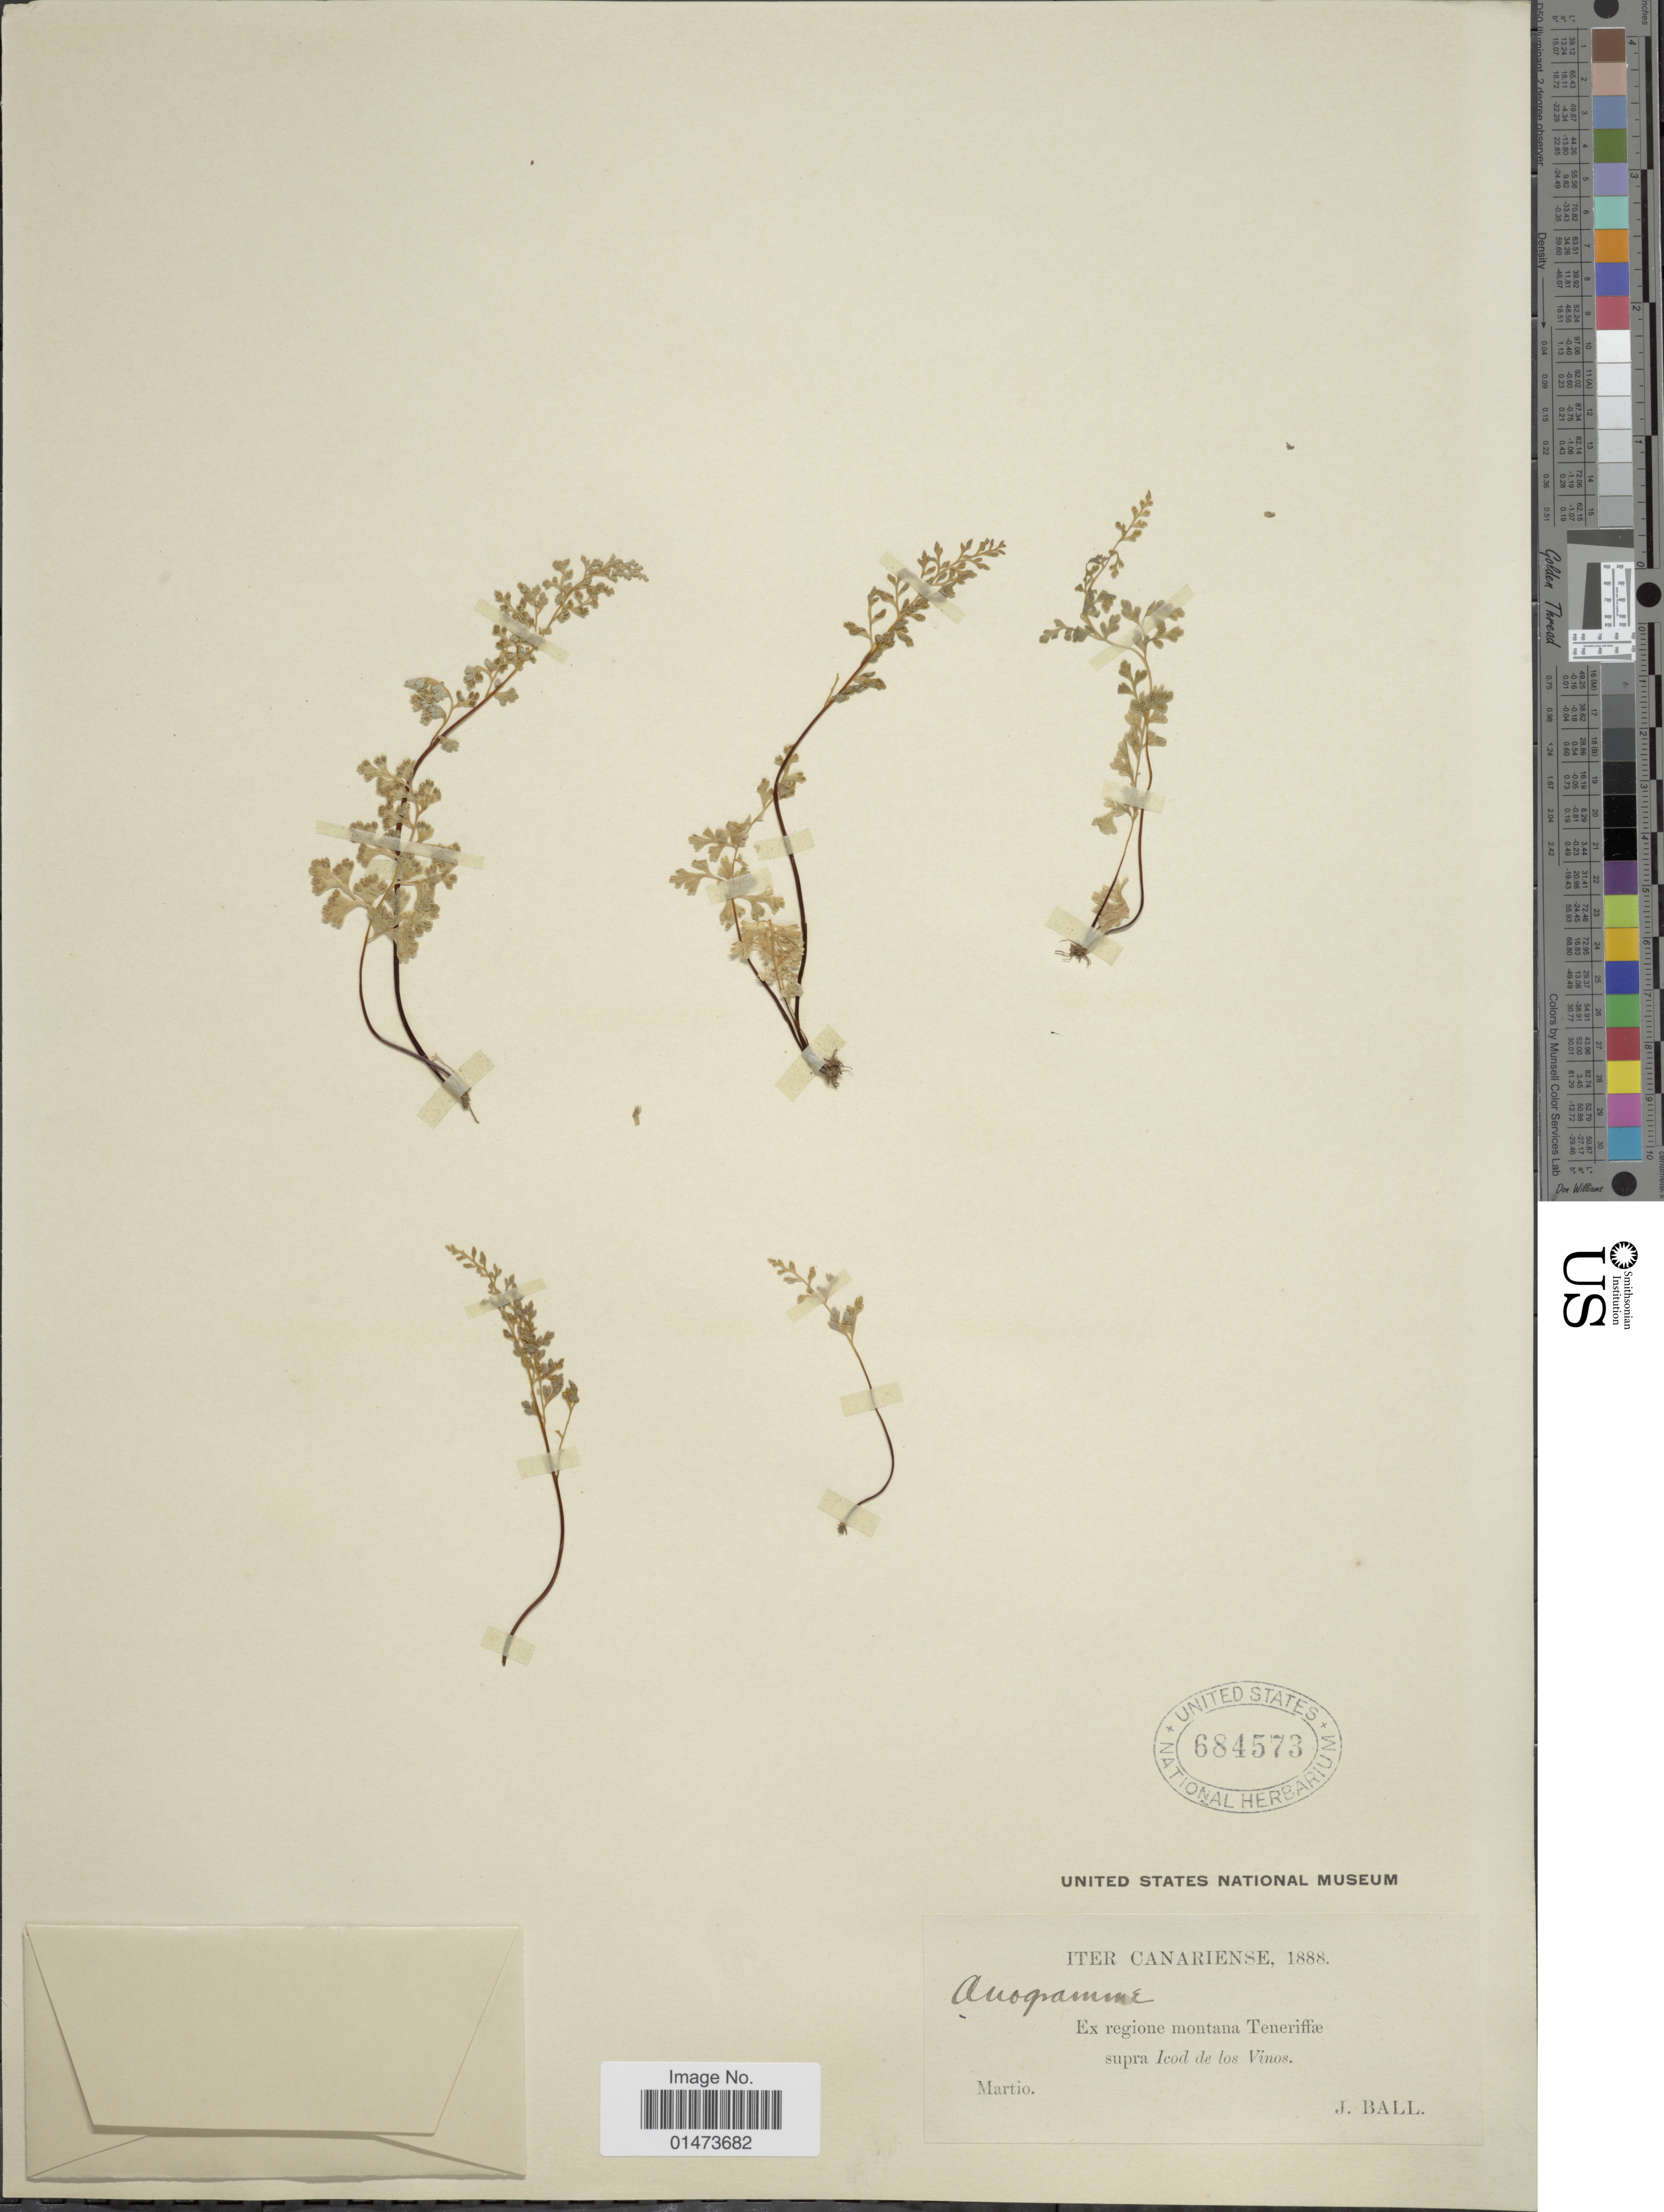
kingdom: Plantae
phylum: Tracheophyta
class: Polypodiopsida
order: Polypodiales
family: Pteridaceae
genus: Anogramma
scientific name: Anogramma leptophylla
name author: (L.) Link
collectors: J. Ball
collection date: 1888-03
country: Spain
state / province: Canarias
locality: Iter Canariense, Ex regione montana Tenmeriffae, supra Icos de los Vinos.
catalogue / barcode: US 684573